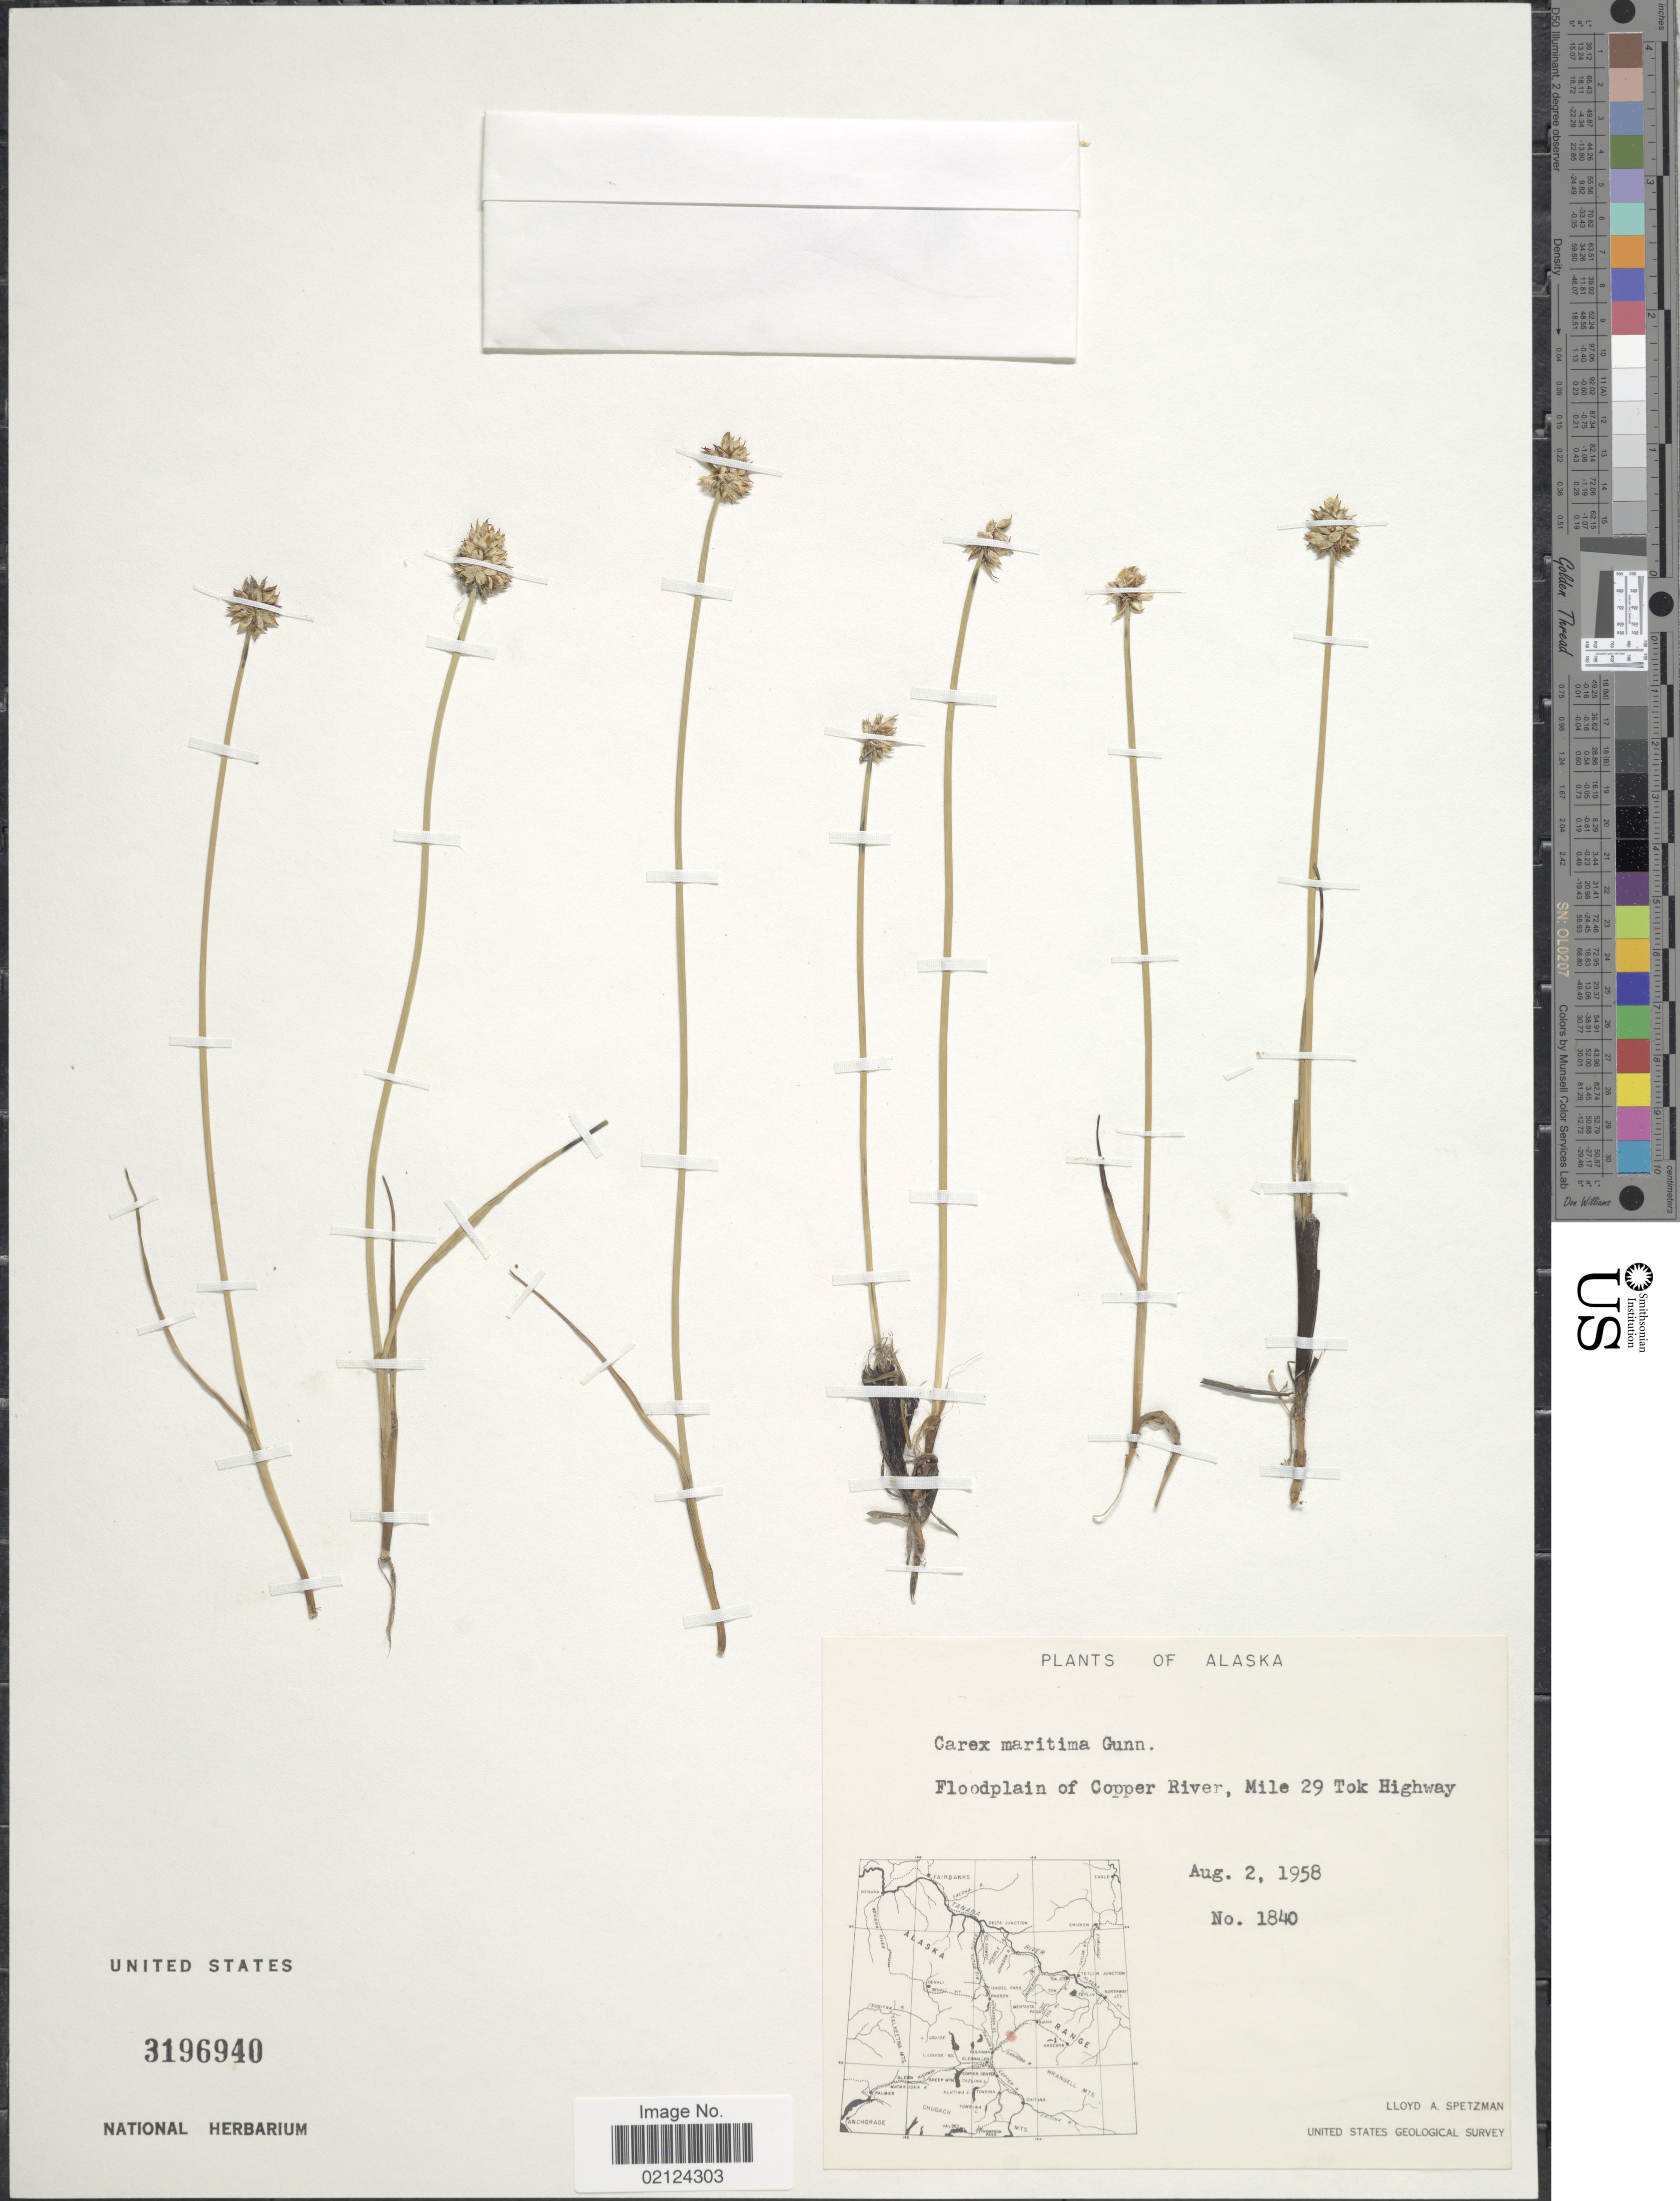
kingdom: Plantae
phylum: Tracheophyta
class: Liliopsida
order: Poales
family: Cyperaceae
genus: Carex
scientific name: Carex maritima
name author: Gunnerus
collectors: L. Spetzman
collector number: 1840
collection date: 1958-08-02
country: United States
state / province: Alaska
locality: Floodplain of Copper River, Mile 29 Tok Highway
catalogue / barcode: US 3196940